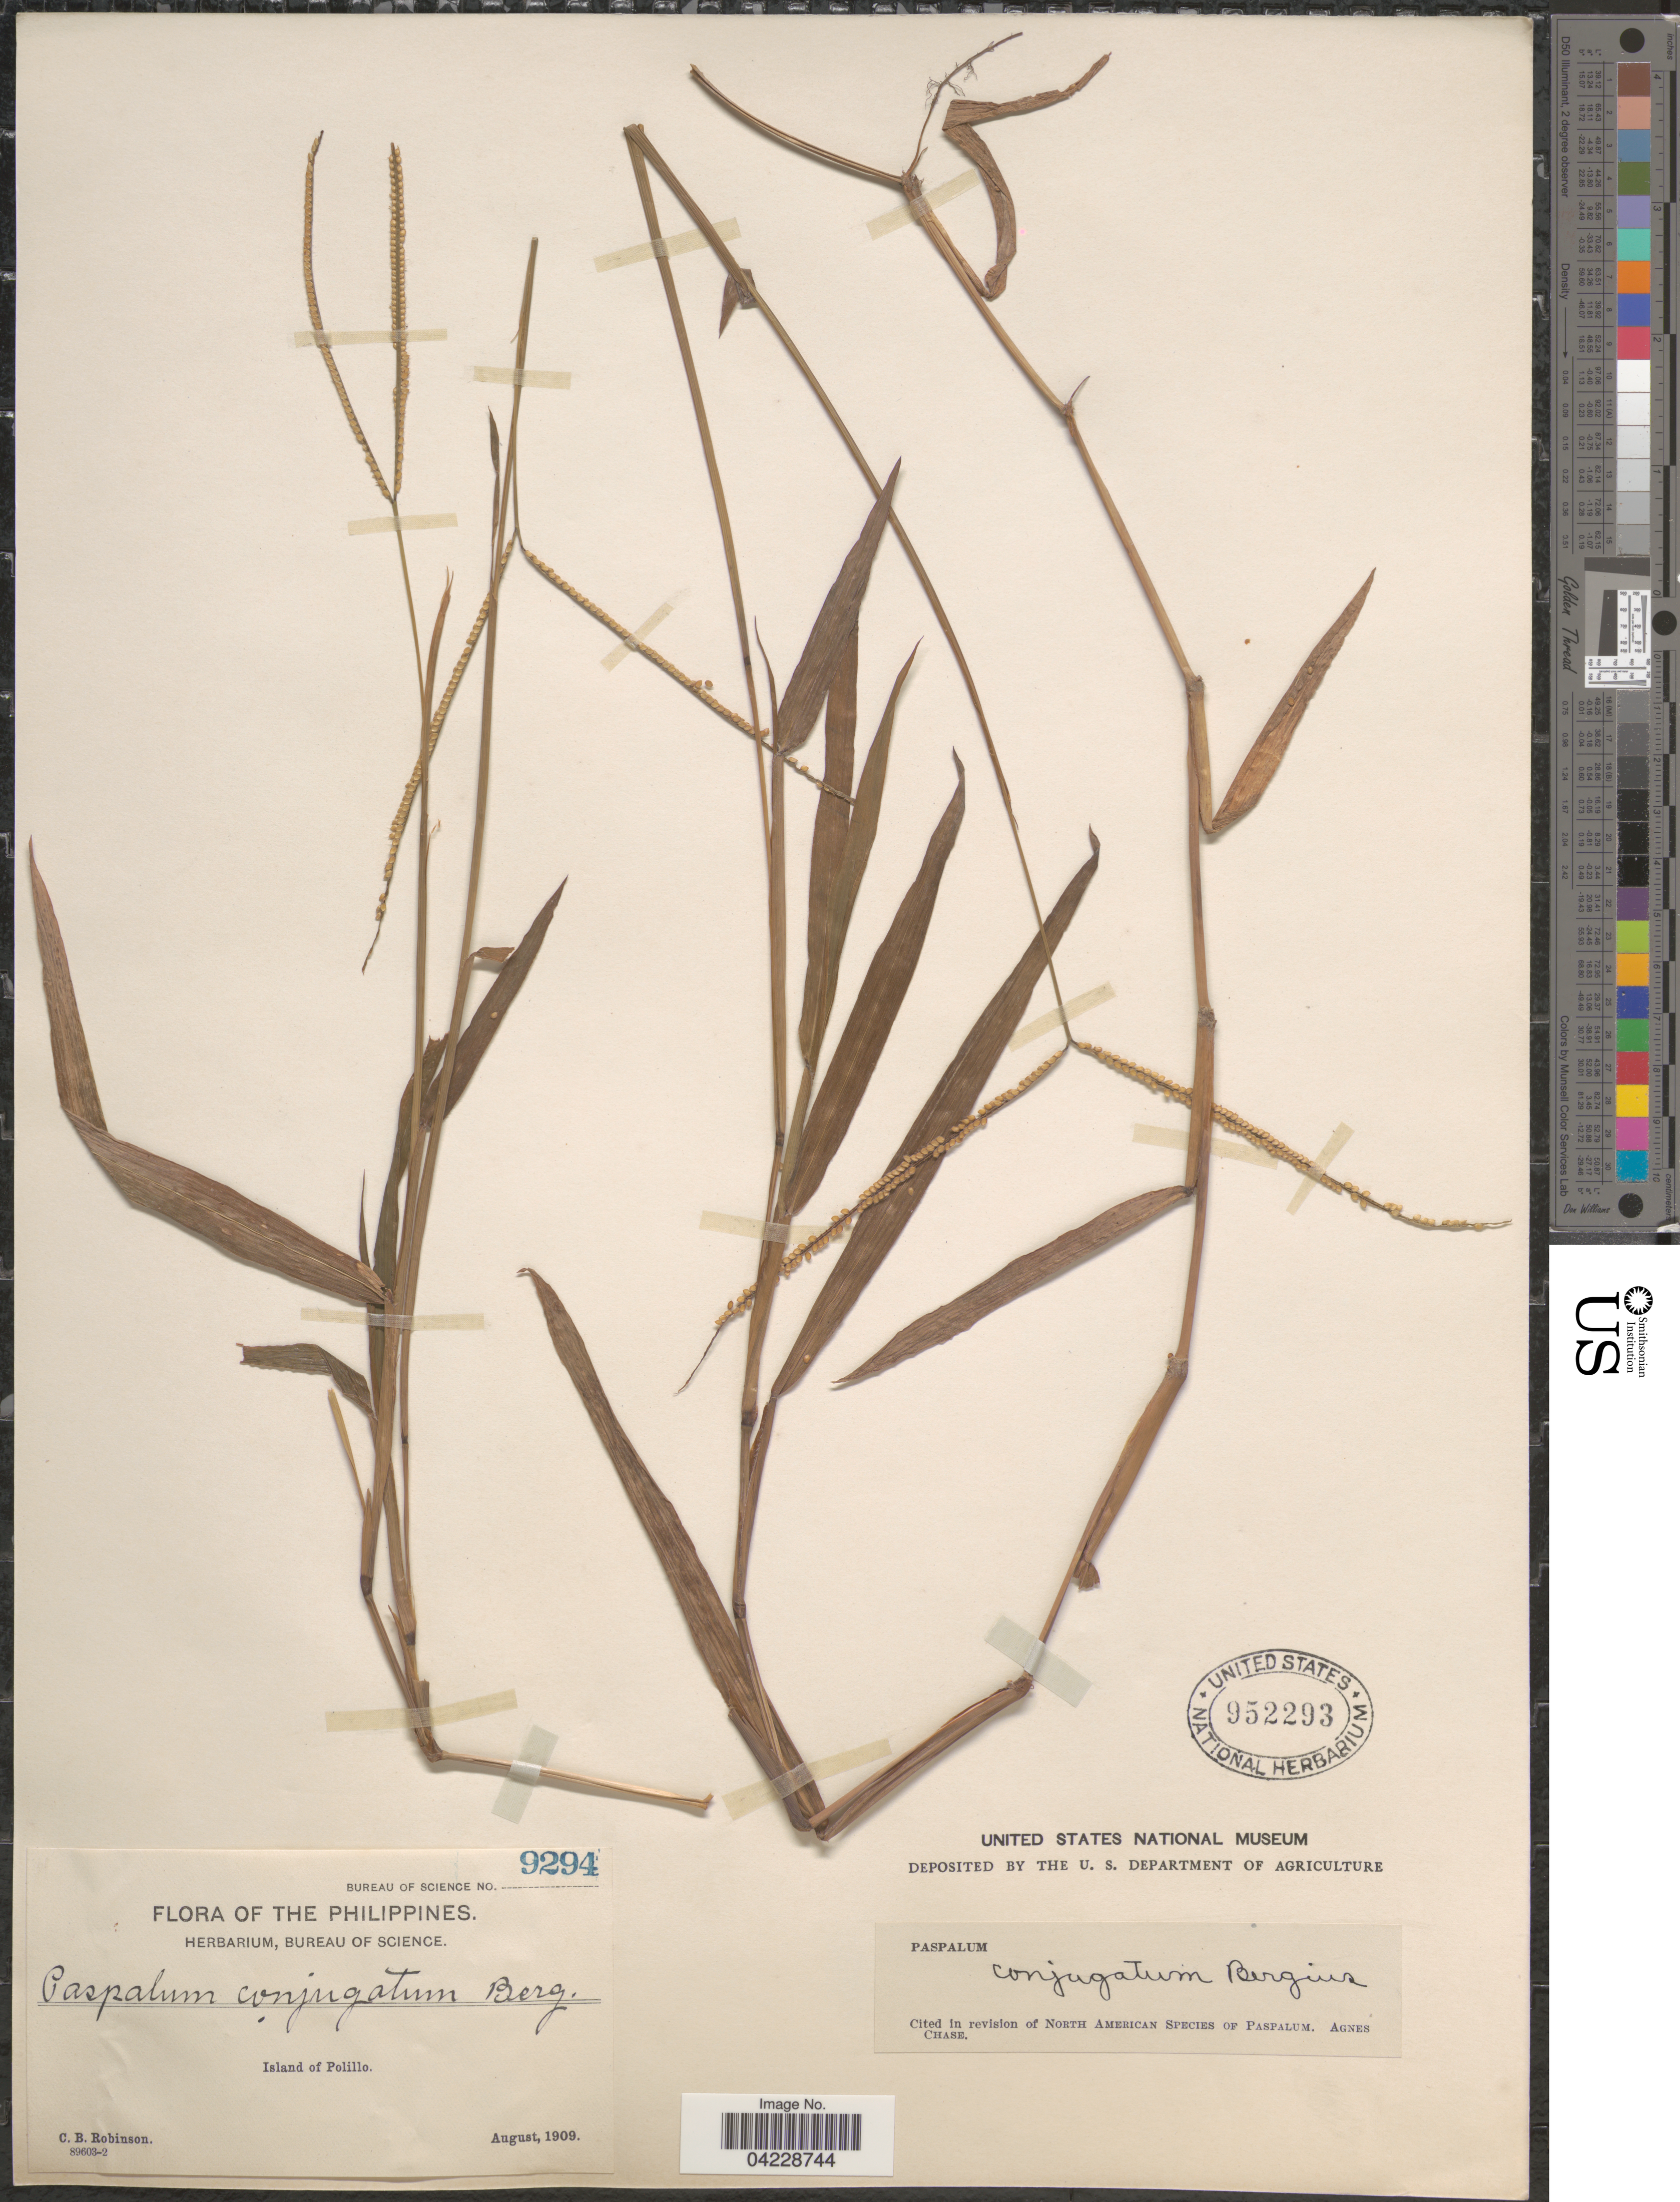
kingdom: Plantae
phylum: Tracheophyta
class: Liliopsida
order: Poales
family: Poaceae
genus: Paspalum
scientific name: Paspalum conjugatum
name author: P.J. Bergius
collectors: C. Robinson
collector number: Bureau of Science 9294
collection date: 1909-08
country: Philippines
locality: Island of Polillo.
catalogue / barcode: US 952293